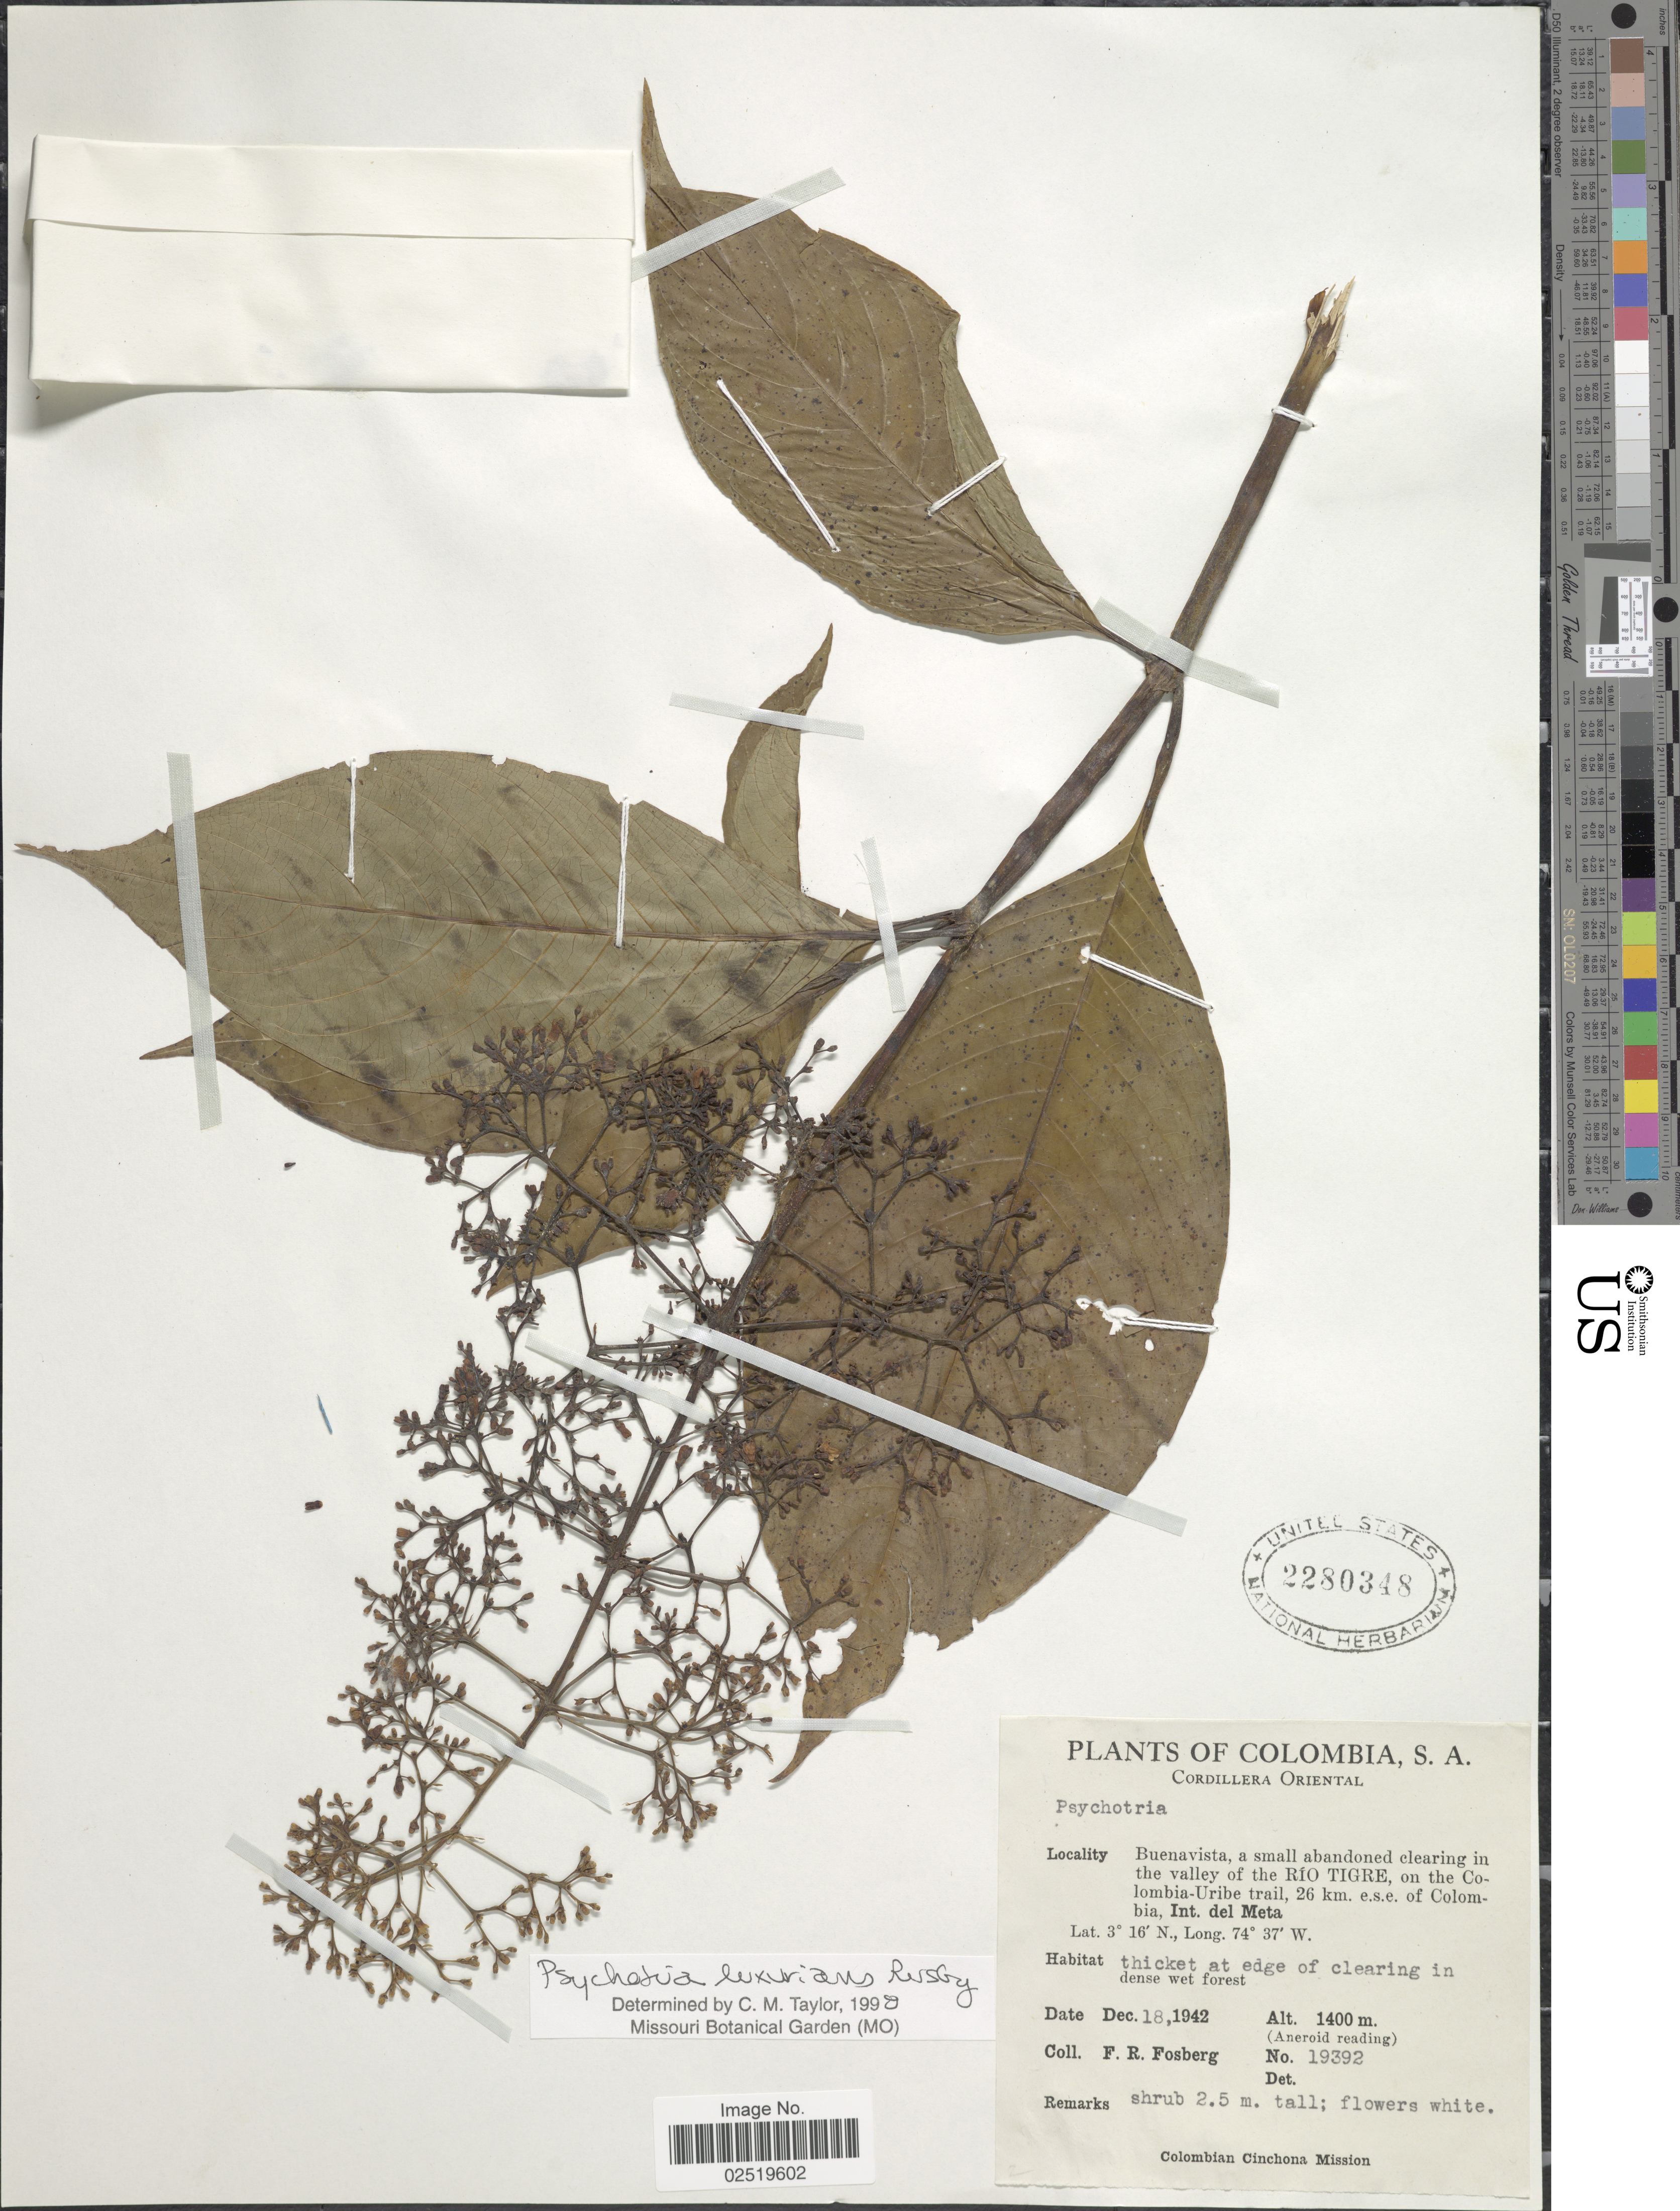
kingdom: Plantae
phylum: Tracheophyta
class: Magnoliopsida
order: Gentianales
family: Rubiaceae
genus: Psychotria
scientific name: Psychotria luxurians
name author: Rusby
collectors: F. R. Fosberg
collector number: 19392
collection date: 1942-12-18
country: Colombia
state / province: Meta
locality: Cordillera Oriental, Buenavista, a small abandoned clearing in the valley of the Rio Tigre, on the Colombia-Uribe trail, 26 km. e.s.e. of Colombia, Int. del Meta, thicket at edge of clearing in dense wet forest.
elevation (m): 1400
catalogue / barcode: US 2280348